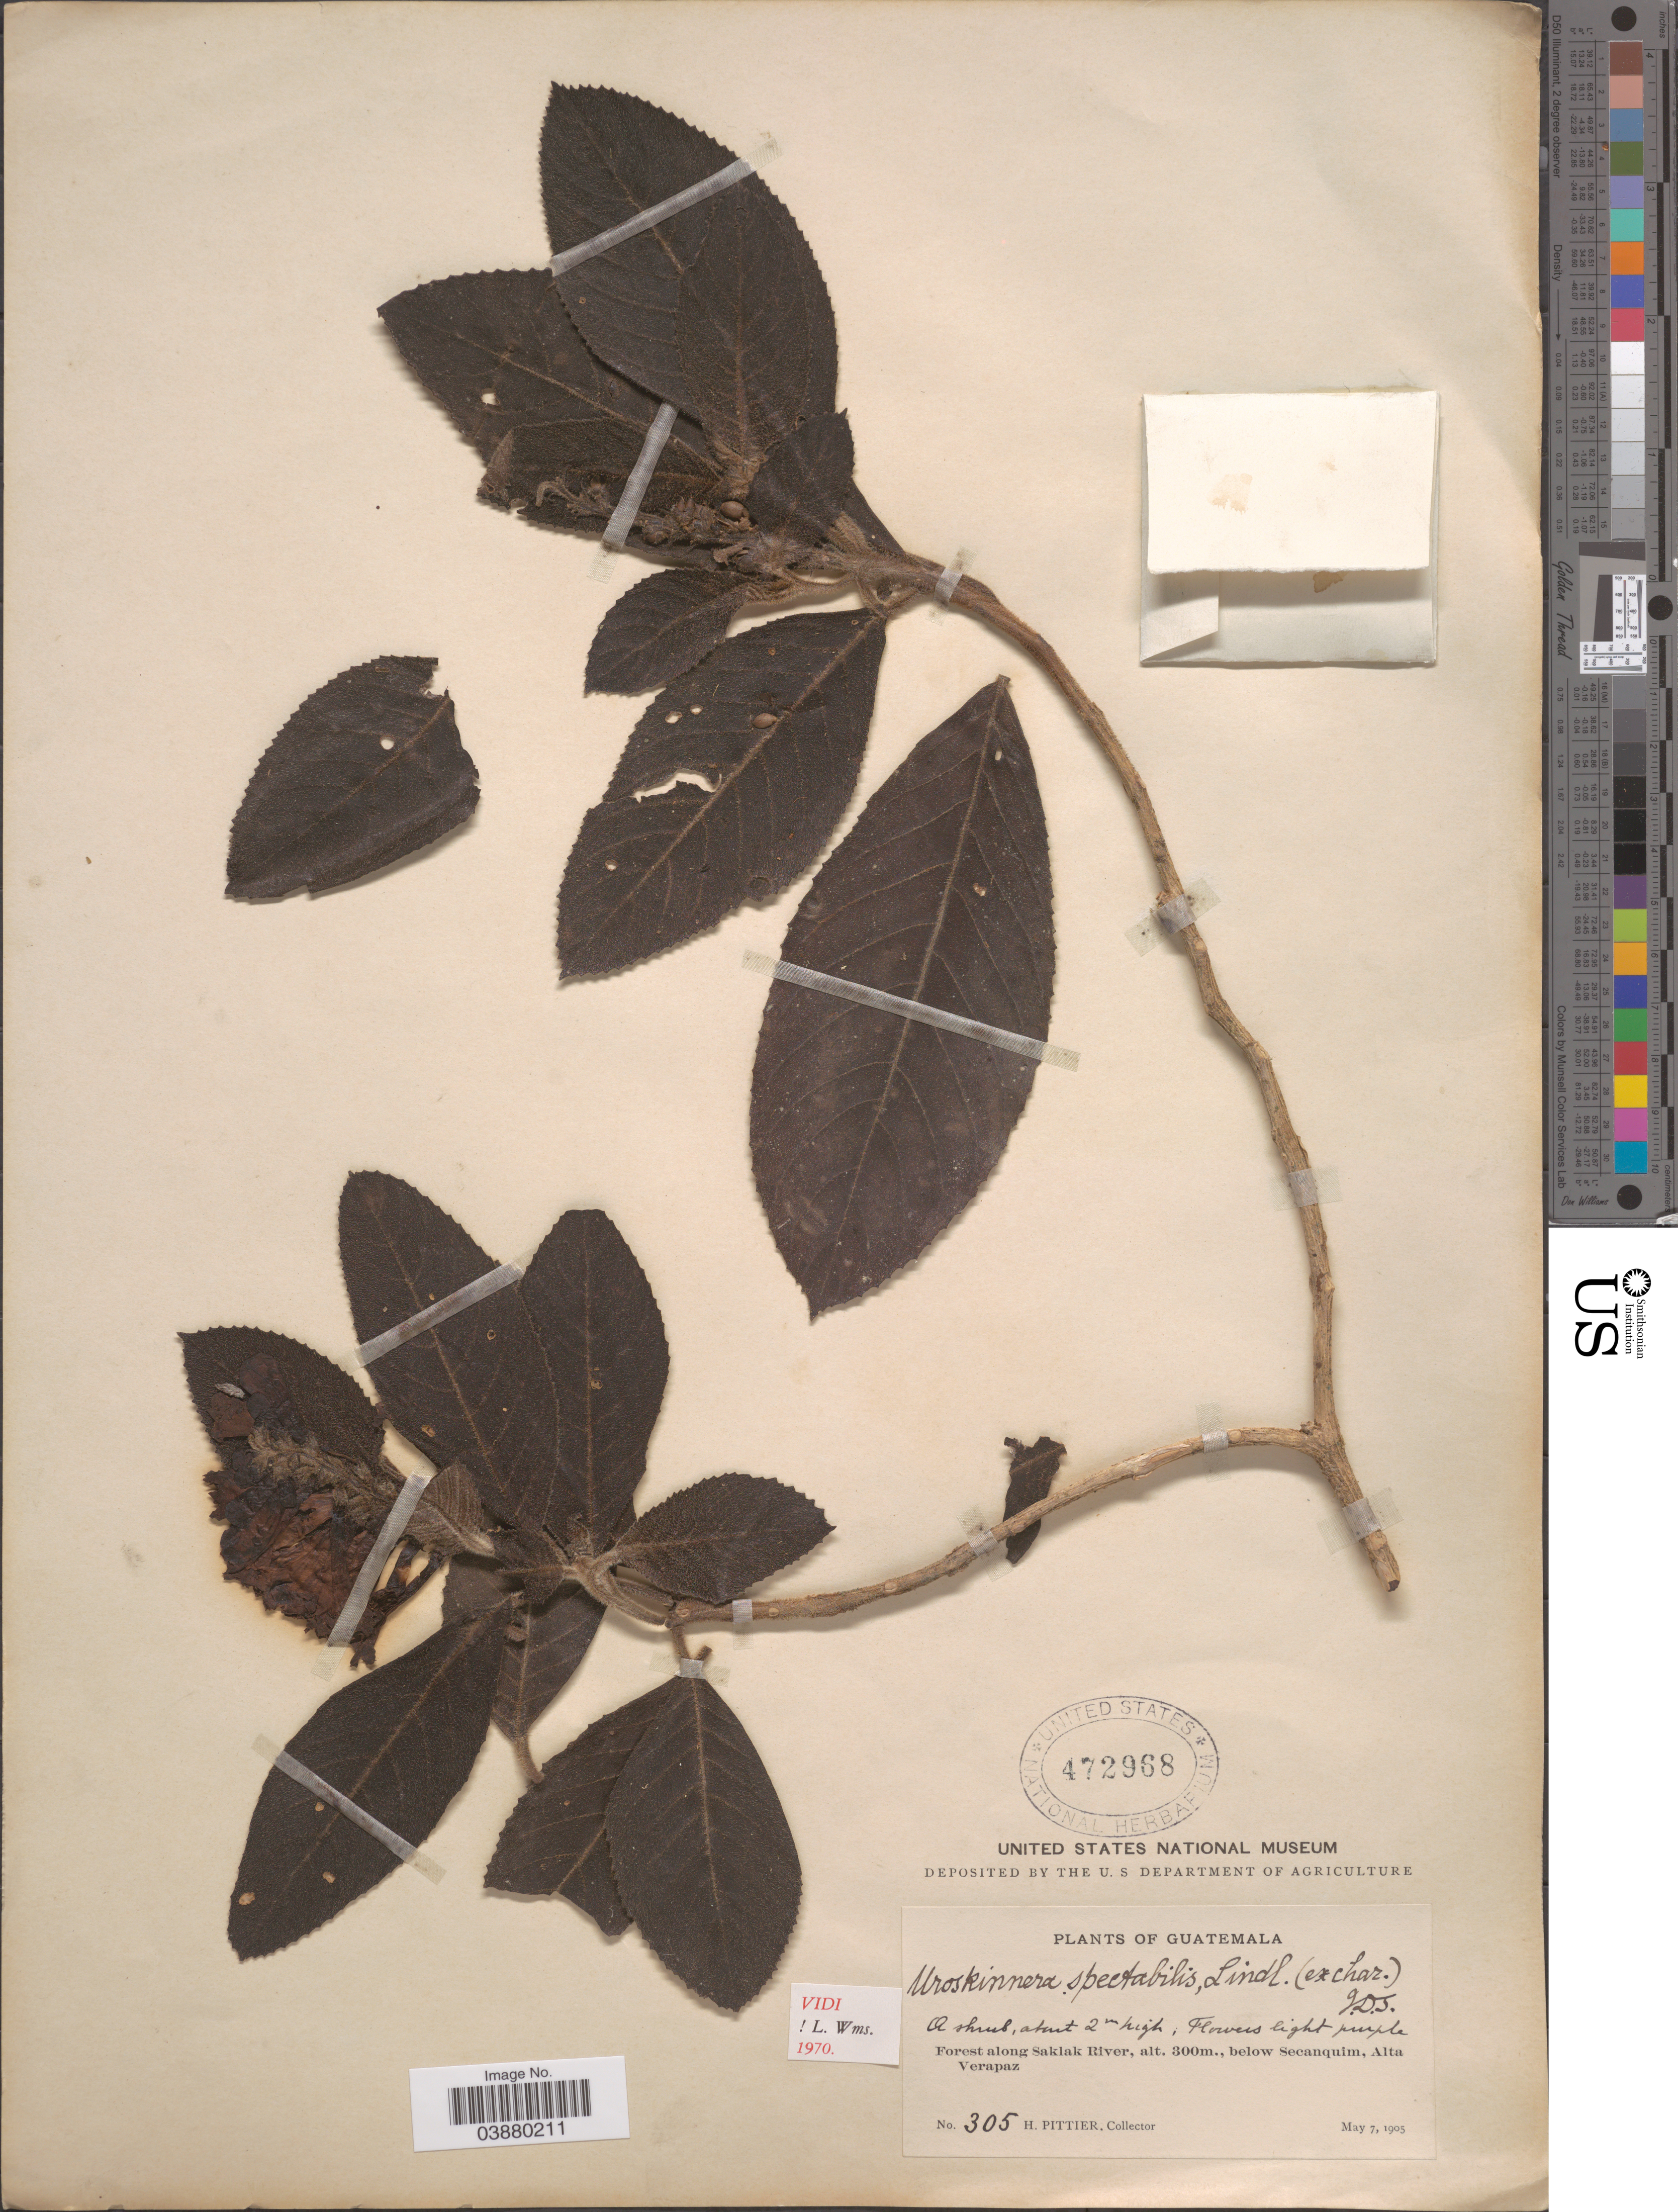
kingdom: Plantae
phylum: Tracheophyta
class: Magnoliopsida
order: Lamiales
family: Plantaginaceae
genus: Uroskinnera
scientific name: Uroskinnera spectabilis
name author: Lindl.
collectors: H. F. Pittier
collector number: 305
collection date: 1905-05-07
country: Guatemala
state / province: Alta Verapaz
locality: Forest along Saklak River, below Secanquim.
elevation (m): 300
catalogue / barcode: US 472968